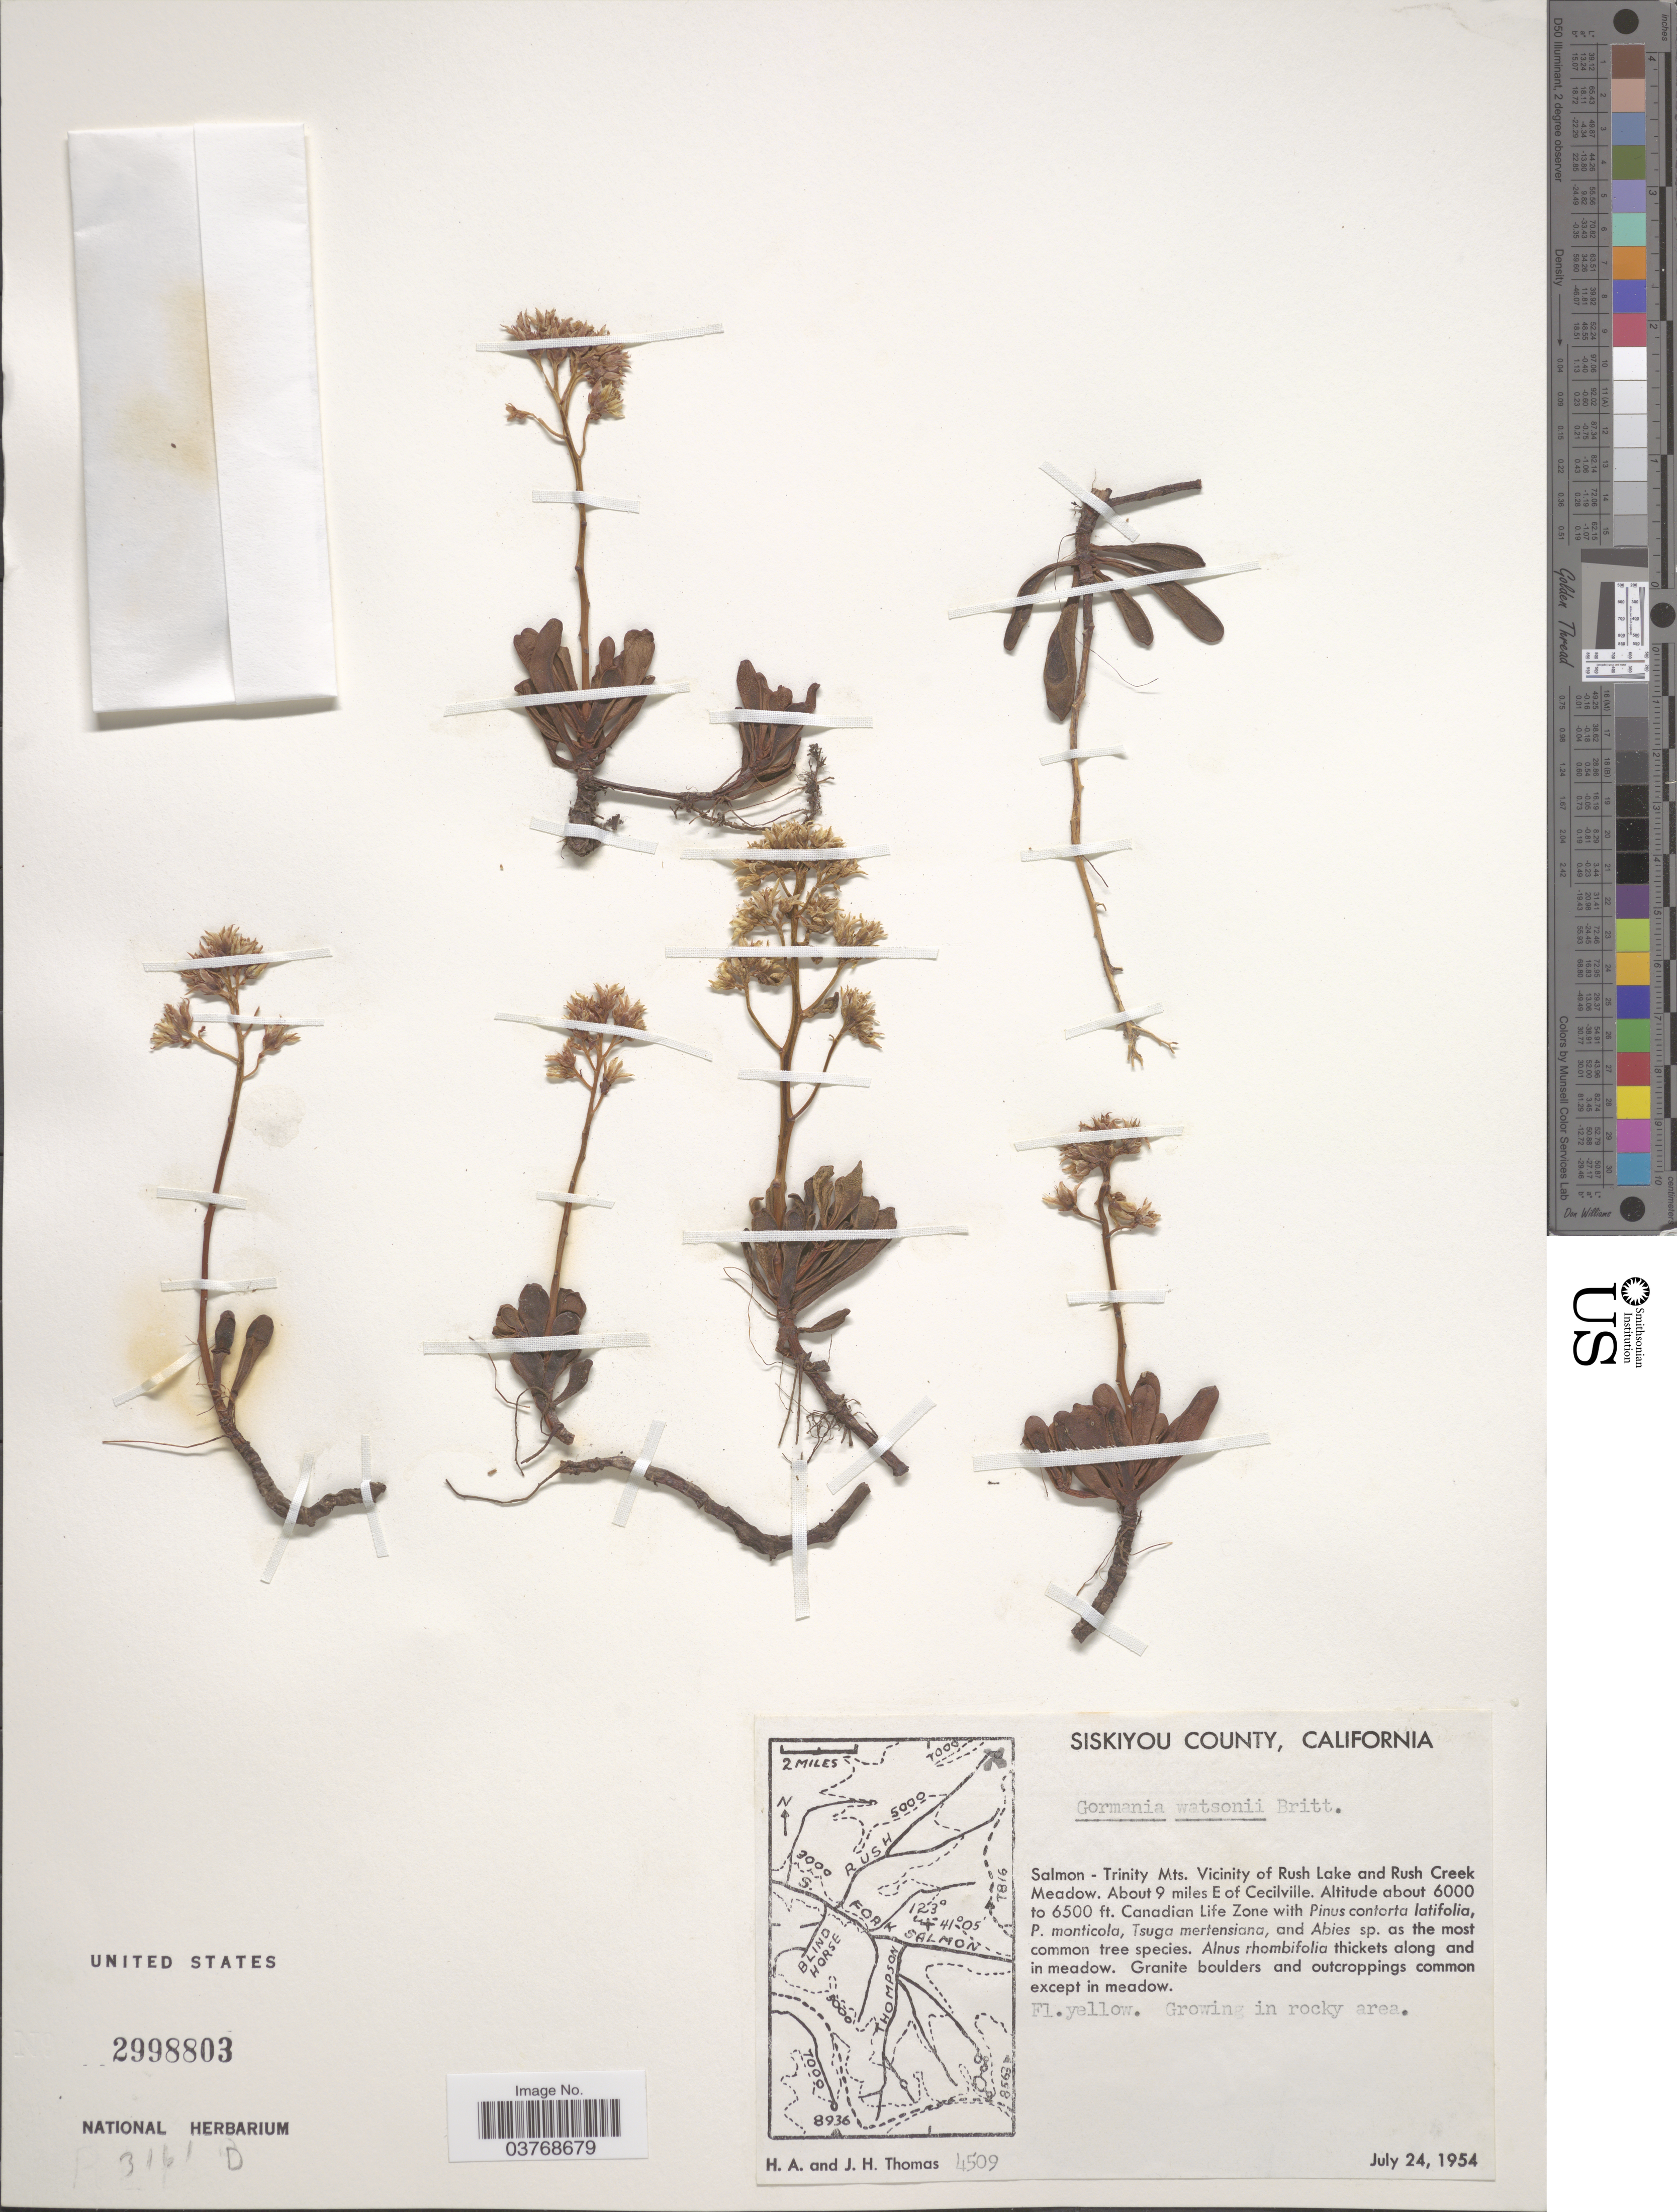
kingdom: Plantae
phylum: Tracheophyta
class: Magnoliopsida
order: Saxifragales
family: Crassulaceae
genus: Sedum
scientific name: Sedum oregonense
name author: (S. Watson) M. Peck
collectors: H. Thomas & J. H. Thomas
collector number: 4509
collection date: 1954-07-24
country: United States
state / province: California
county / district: Siskiyou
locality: Siskiyou County. Salmon - Trinity Mts. Vicinity of Rush Lake and Rush Creek Meadow. About 9 miles E of Cecilville. Canadian Life Zone.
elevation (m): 1829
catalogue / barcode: US 2998803